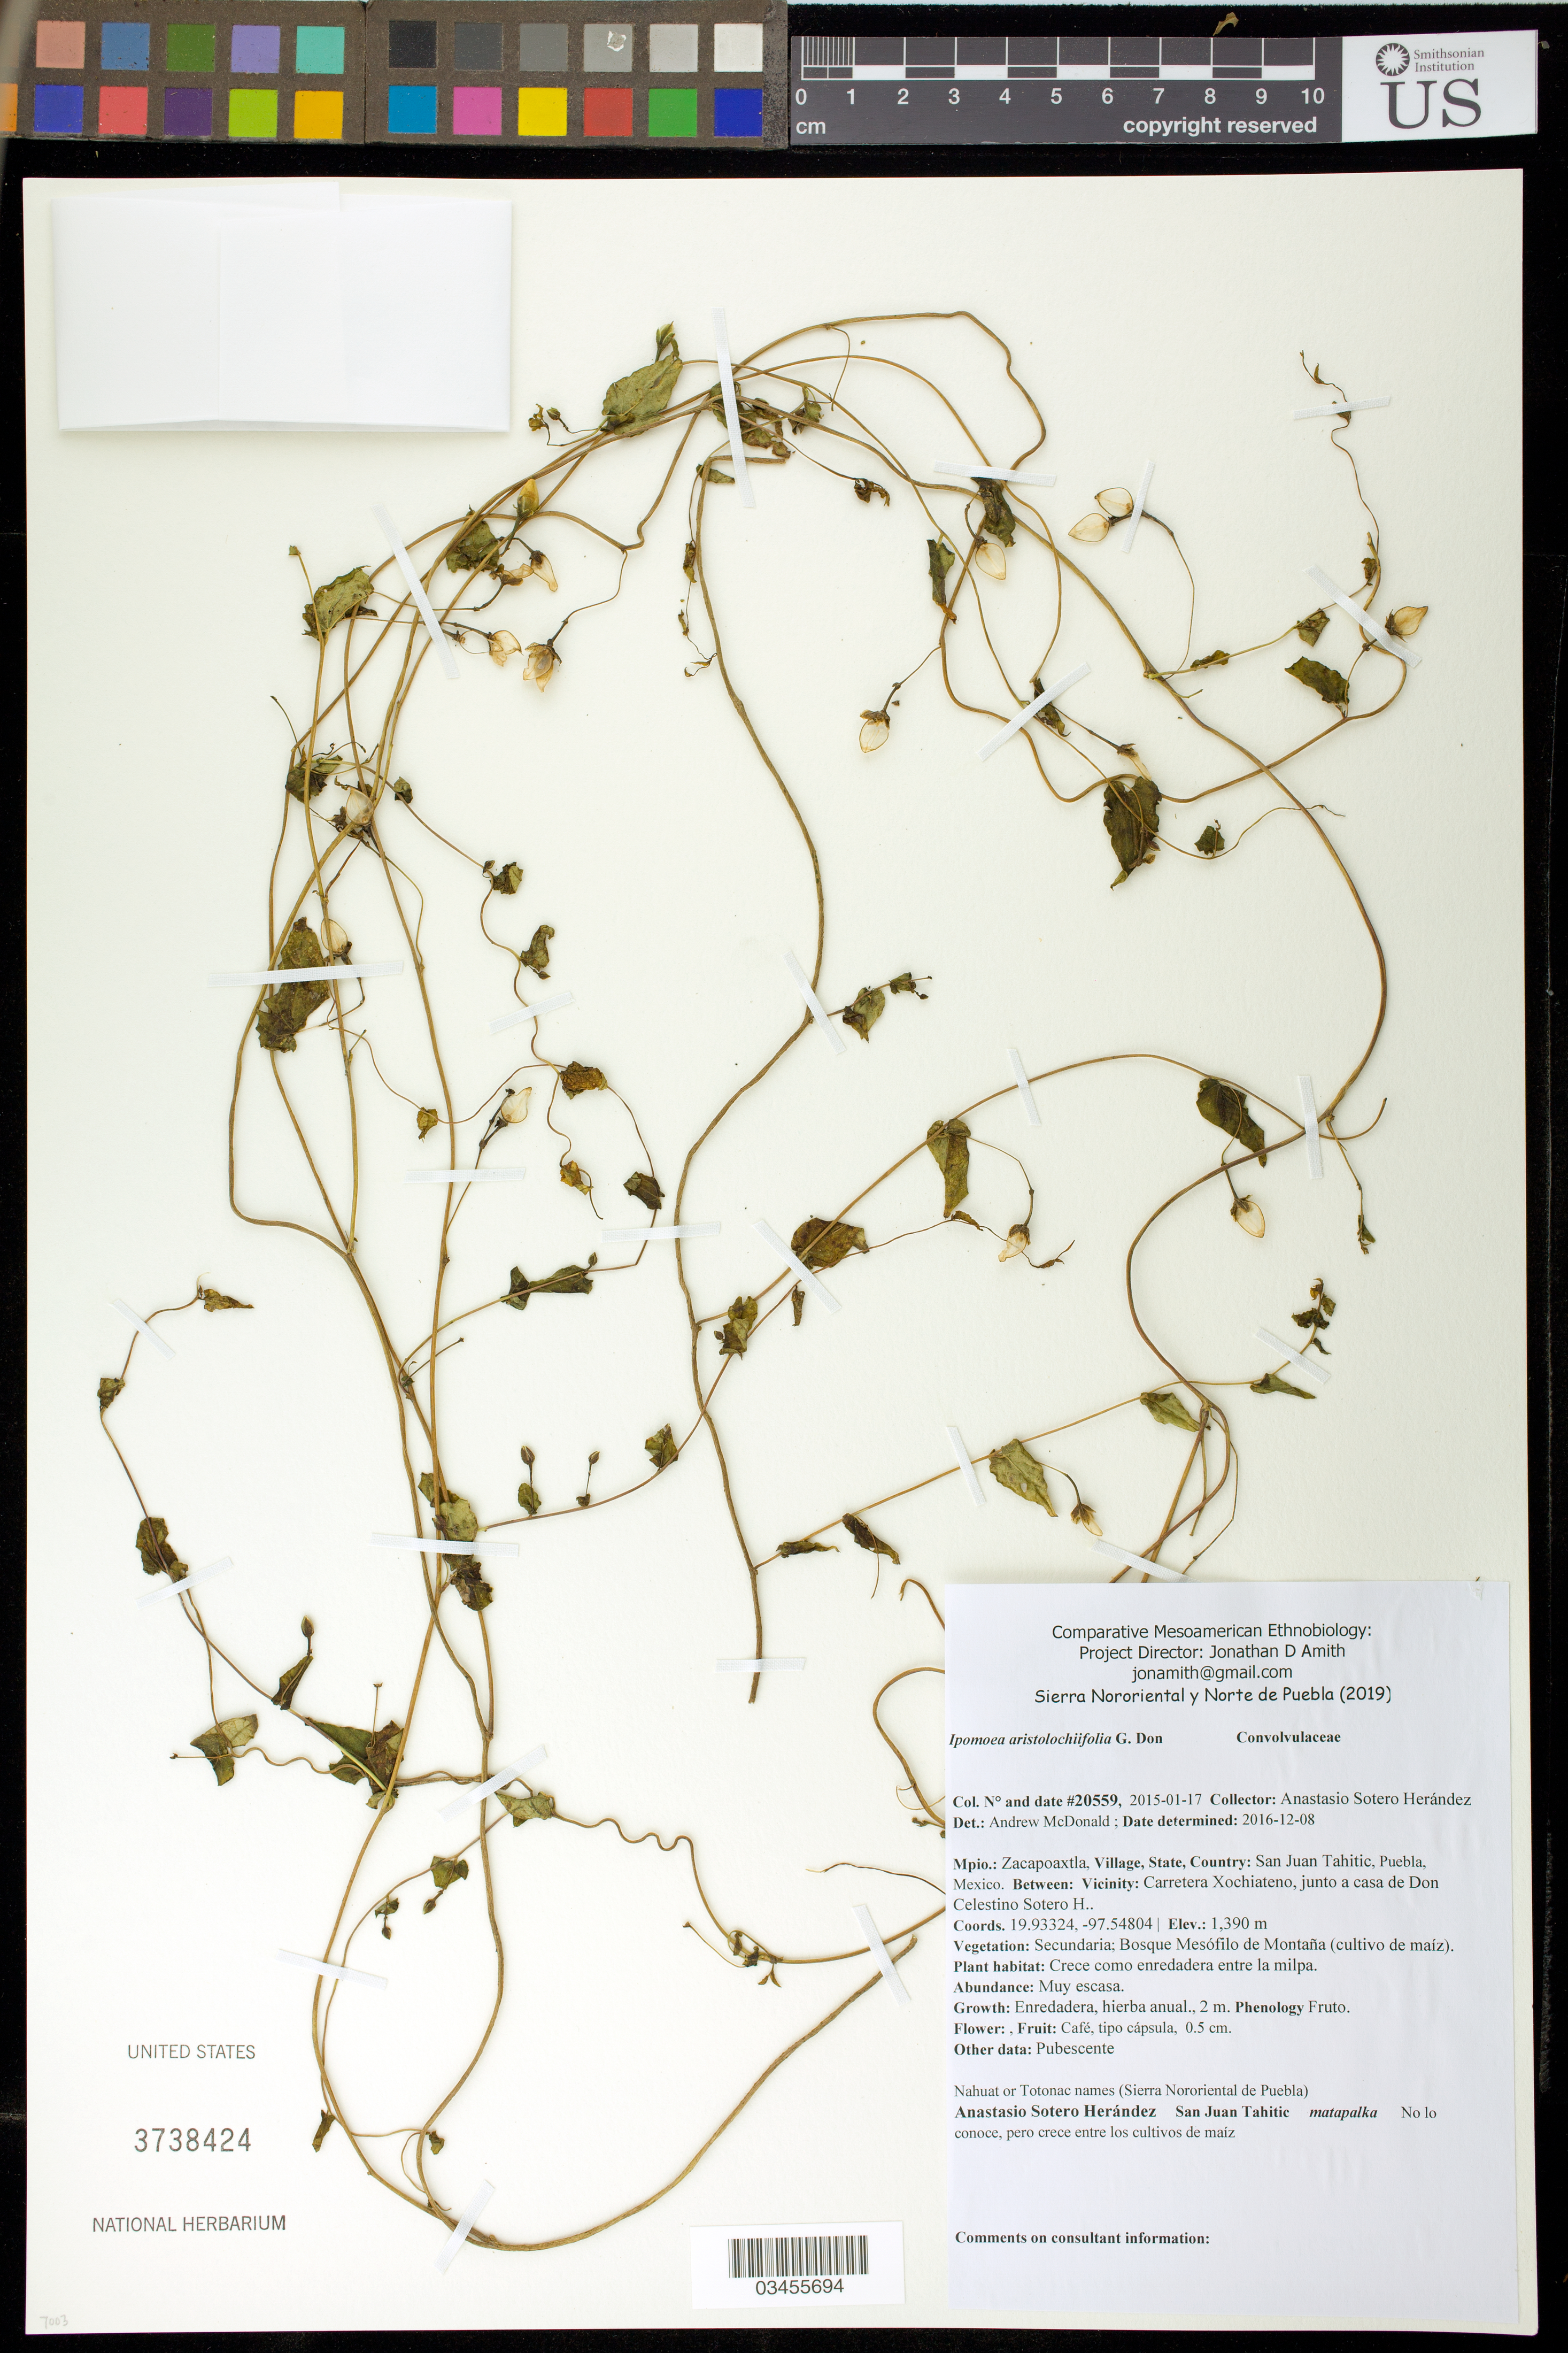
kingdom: Plantae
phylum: Tracheophyta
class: Magnoliopsida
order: Solanales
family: Convolvulaceae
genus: Ipomoea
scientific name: Ipomoea aristolochiifolia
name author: G. Don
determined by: McDonald, A.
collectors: A. Sotero H.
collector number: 20559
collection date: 2015-01-17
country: México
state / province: Puebla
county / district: Zacapoaxtla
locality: PUEBLO: San Juan Tahitic; LOCALIDAD EXACTA: Carretera Xochiateno, junto a casa de Don Celestino Sotero H.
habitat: Bosque mesófilo de montaña (cultivo de maíz) | Crece como enredadera entre la milpa.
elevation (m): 1390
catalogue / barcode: US 3738424